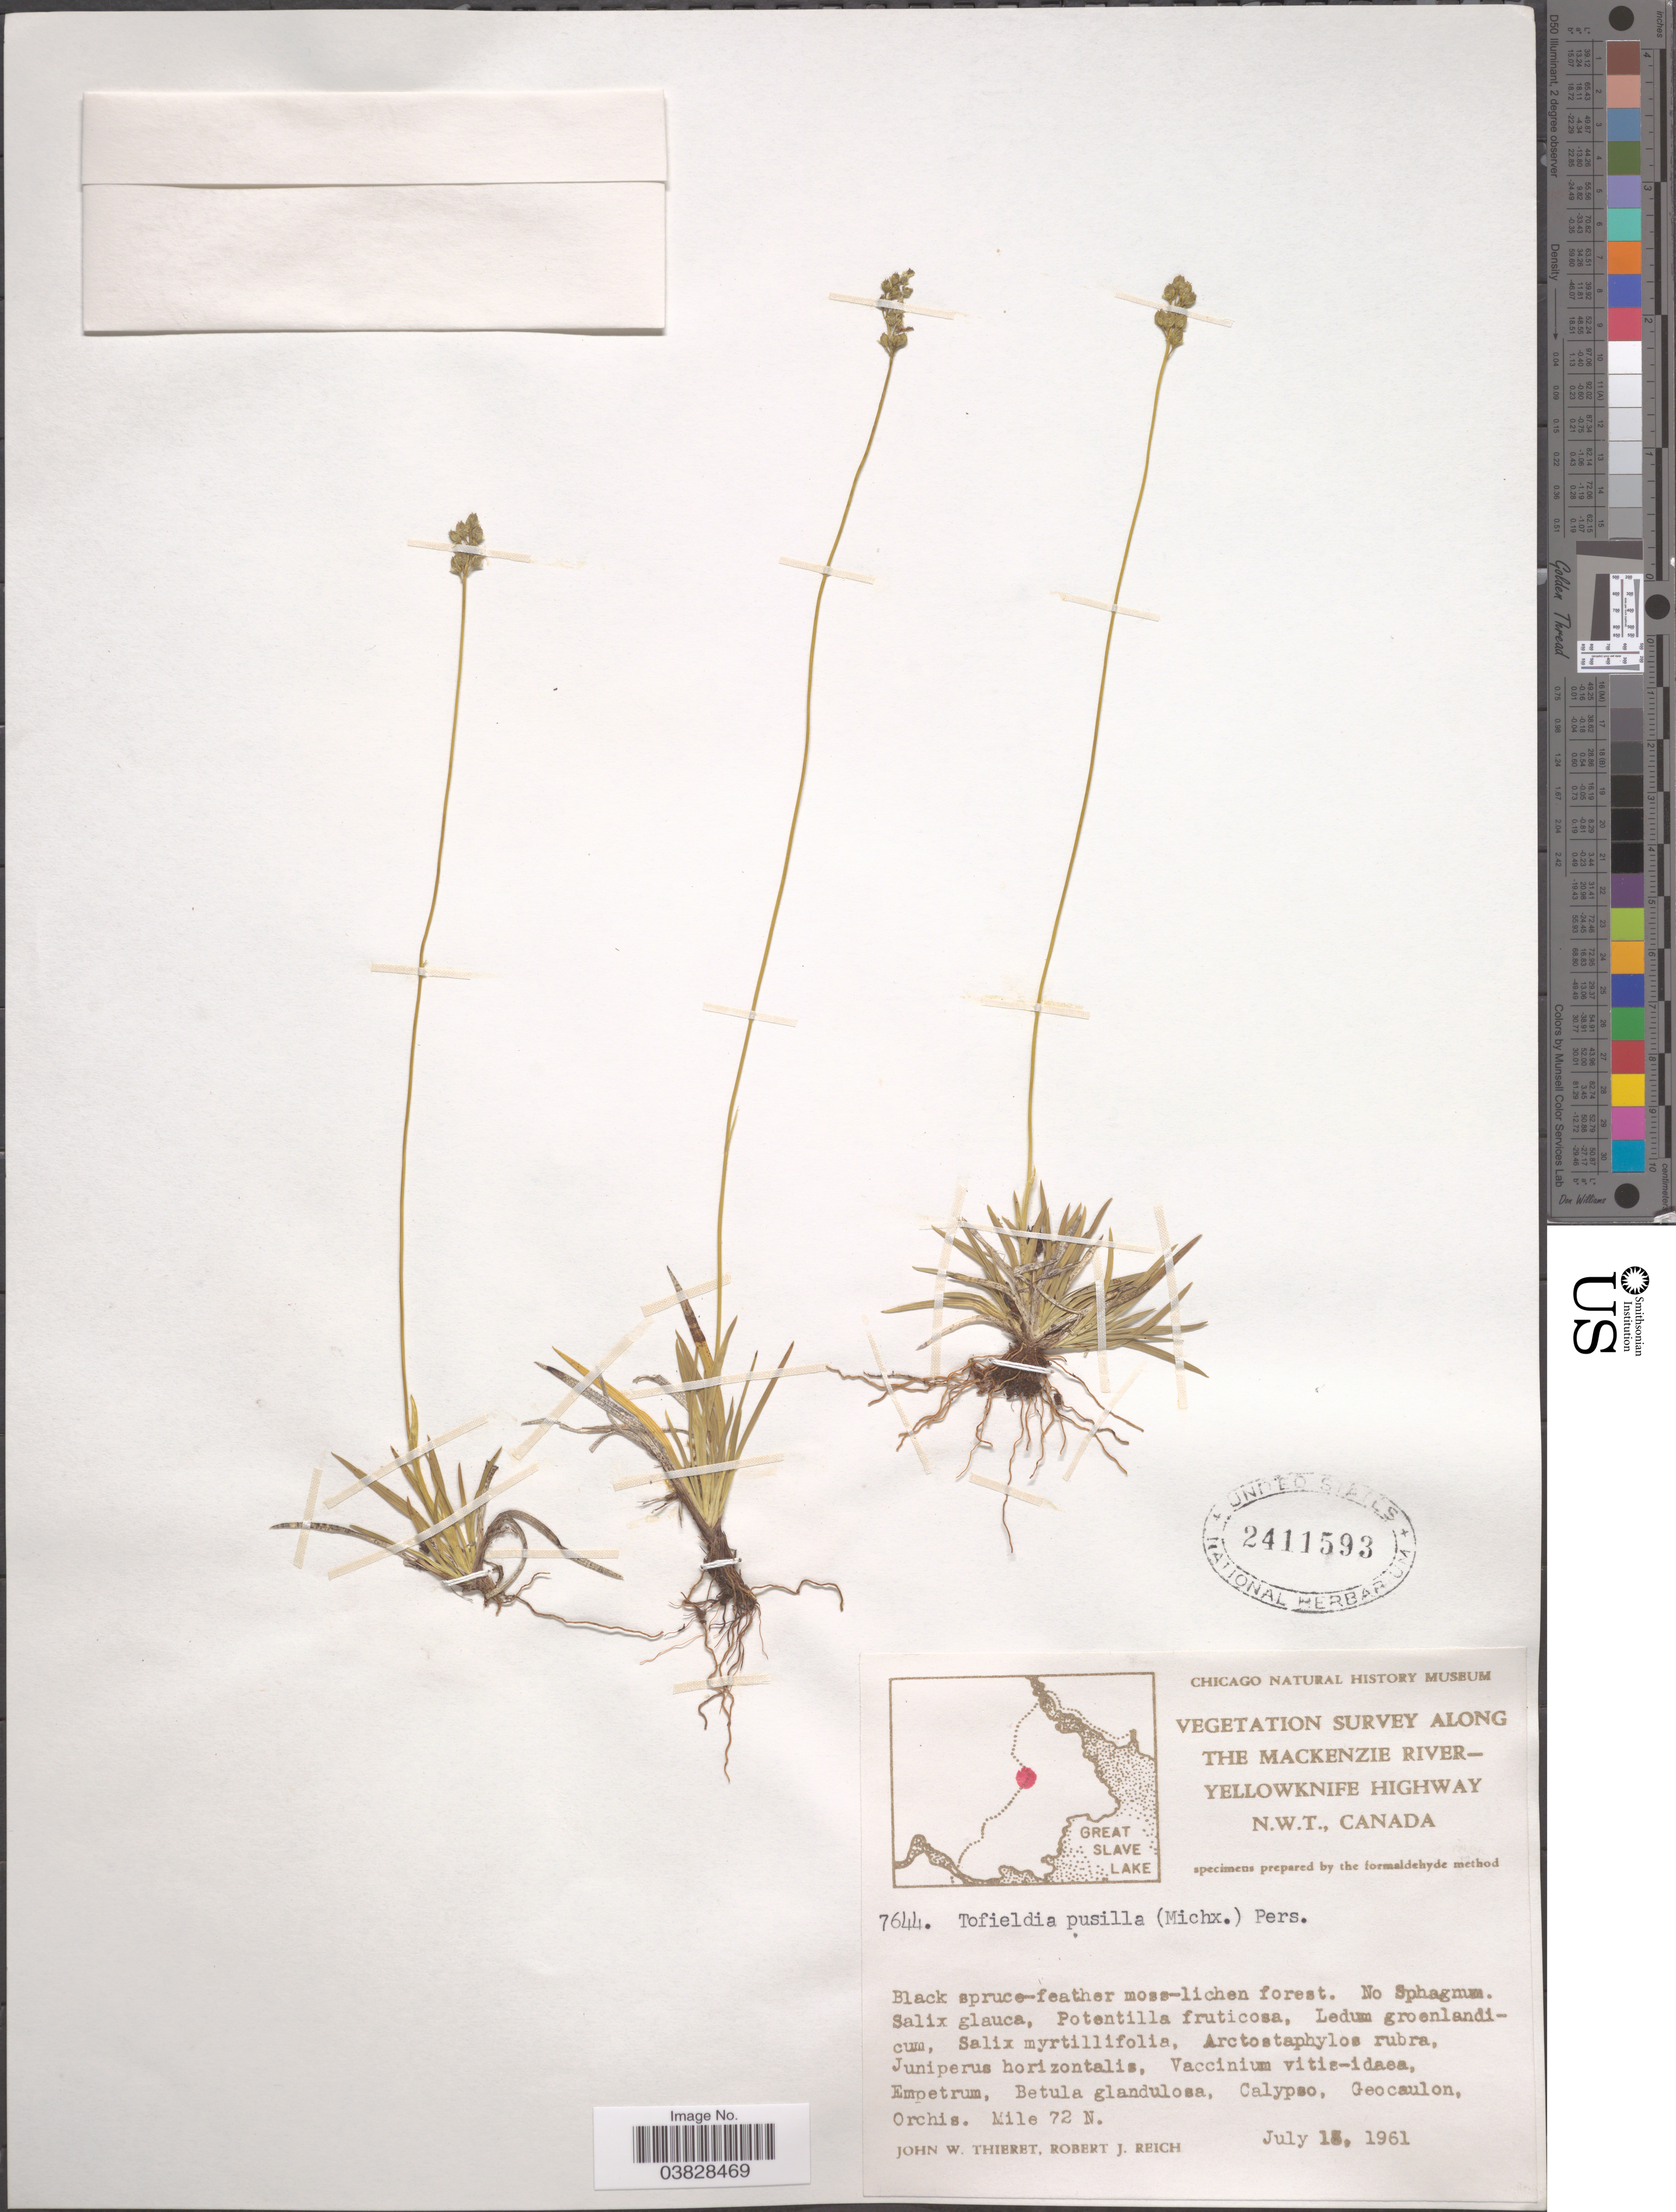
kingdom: Plantae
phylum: Tracheophyta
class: Liliopsida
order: Alismatales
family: Tofieldiaceae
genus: Tofieldia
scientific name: Tofieldia pusilla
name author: (Michx.) Pers.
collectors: J. W. Thieret & R. Reich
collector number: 7644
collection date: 1961-07-18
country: Canada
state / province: Northwest Territories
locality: Along the Mackenzie River-Yellowknife Highway. Mile 72 N.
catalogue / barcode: US 2411593